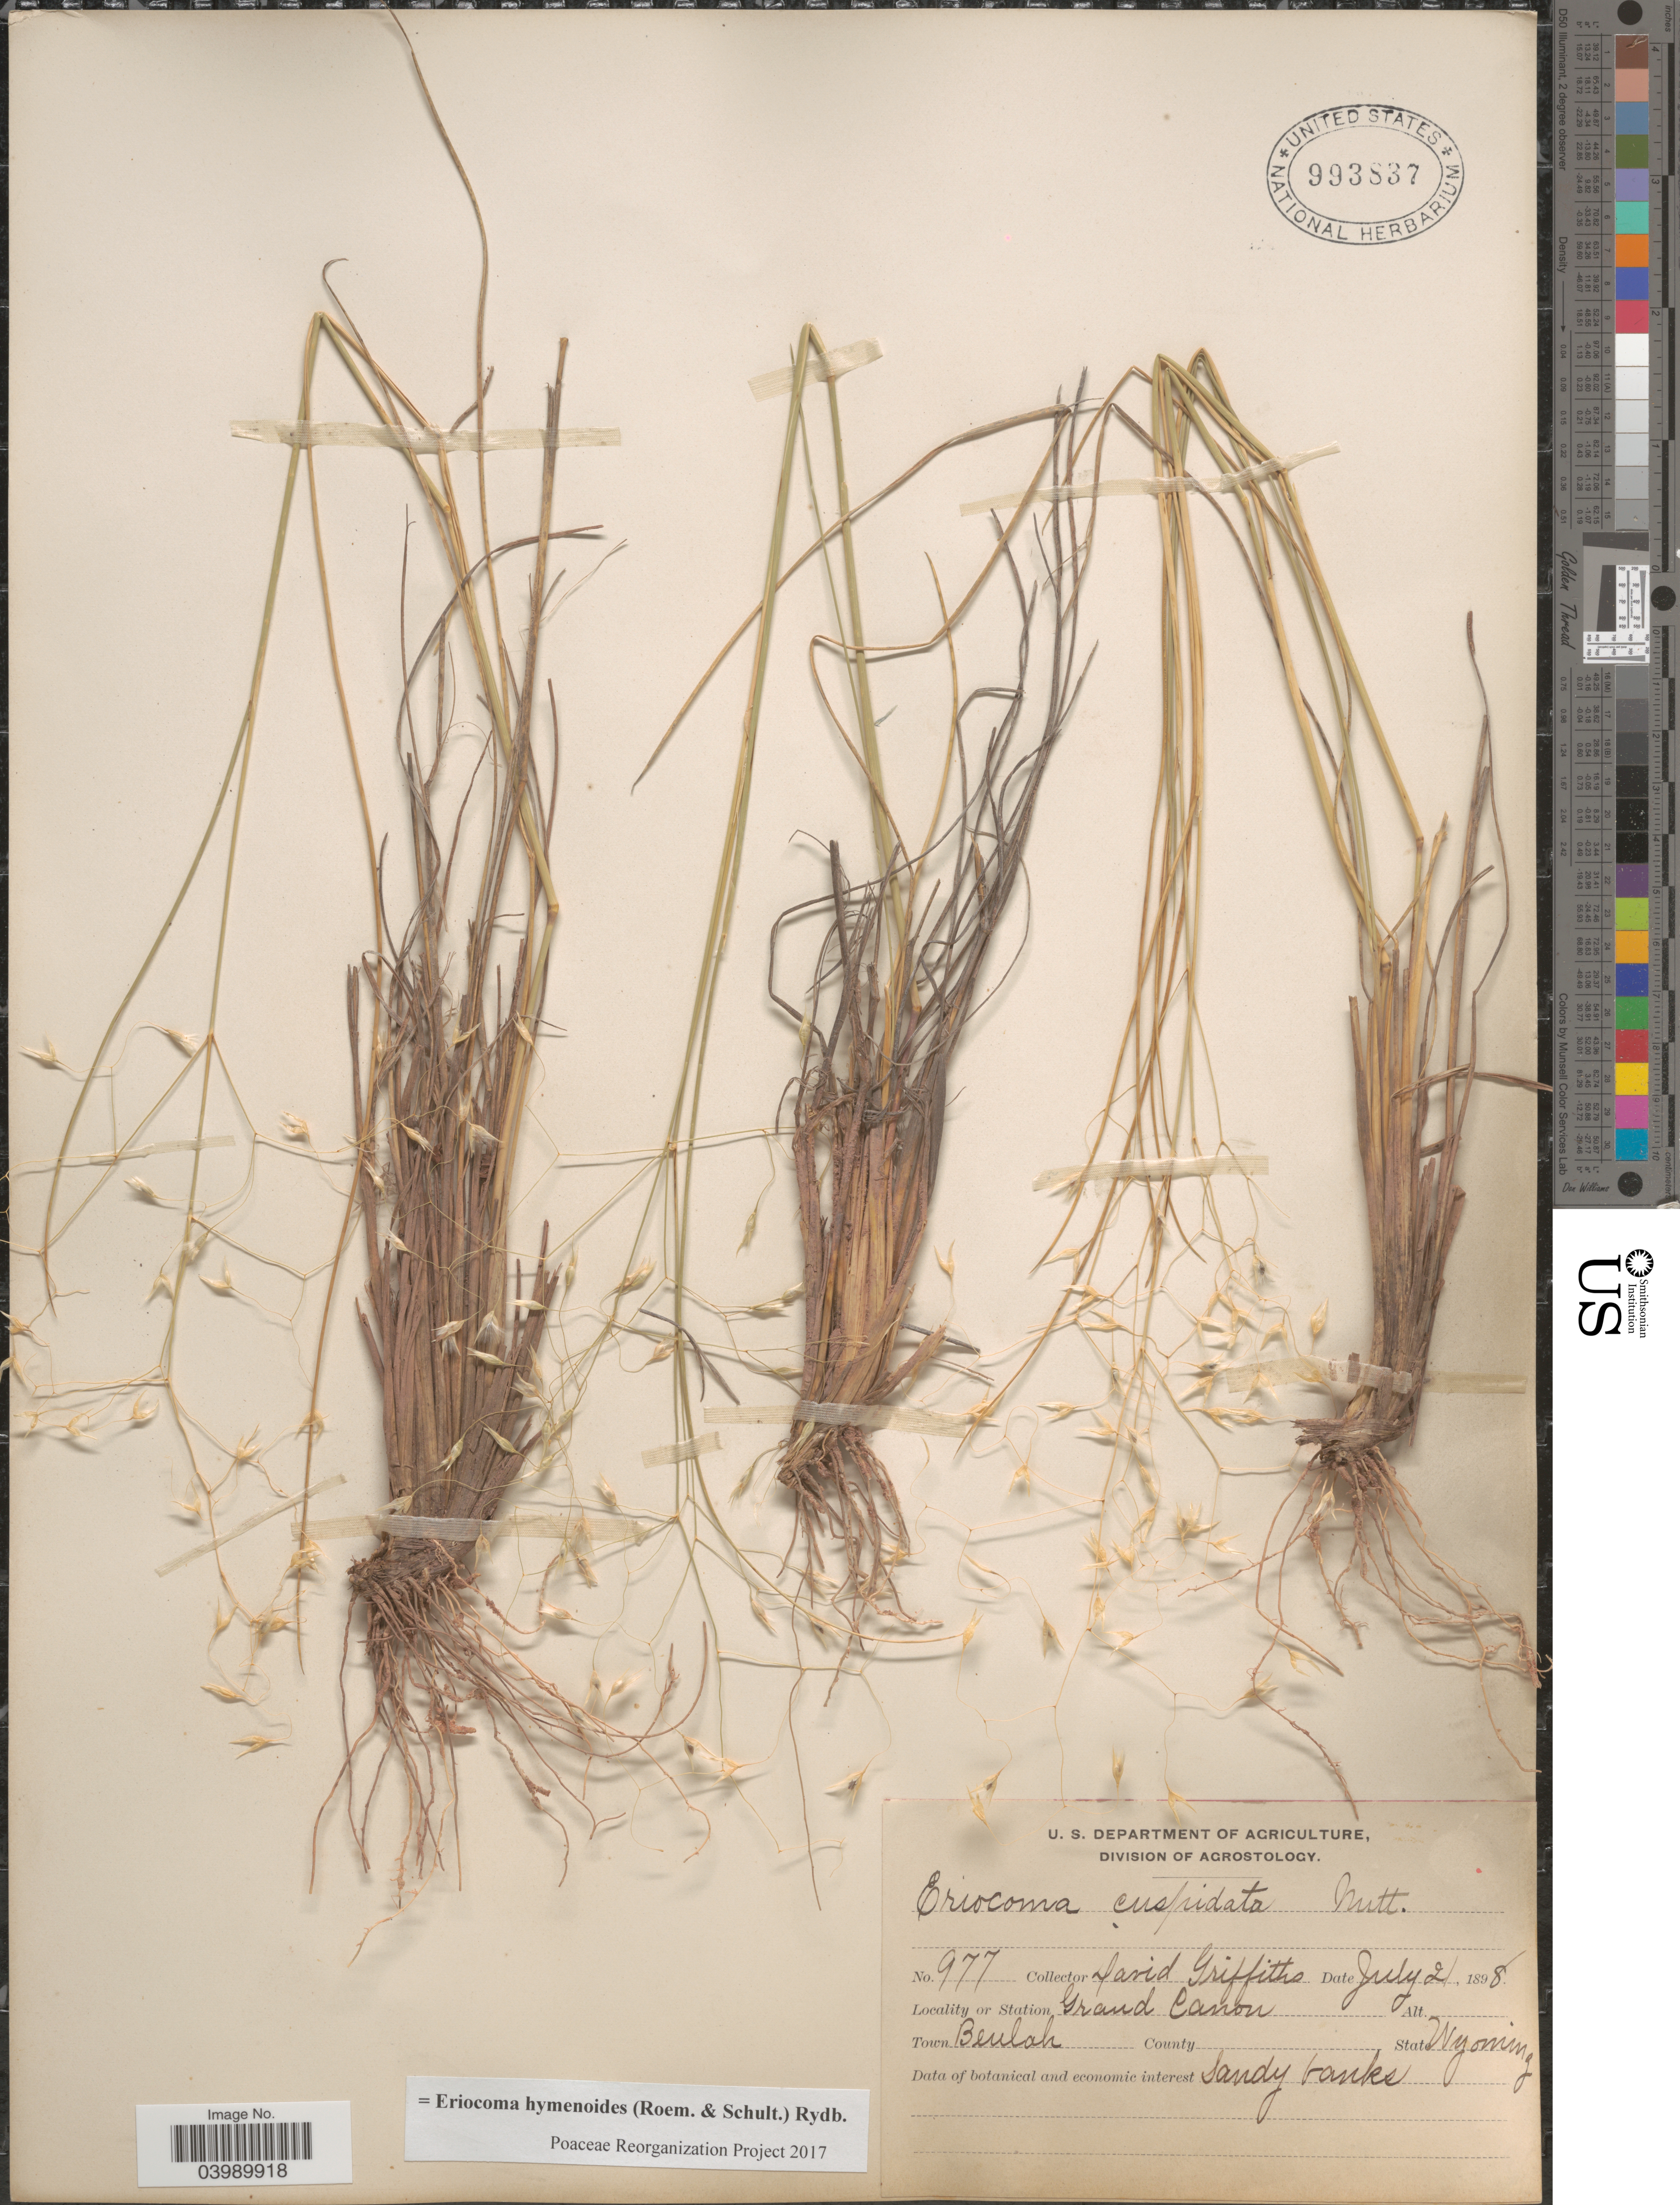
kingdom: Plantae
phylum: Tracheophyta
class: Liliopsida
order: Poales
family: Poaceae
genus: Eriocoma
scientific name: Eriocoma hymenoides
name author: (Roem. & Schult.) Rydb.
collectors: D. Griffiths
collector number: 977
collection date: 1898-07-21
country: United States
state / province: Wyoming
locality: Grand Canon. Town Beulah.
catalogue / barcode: US 993837